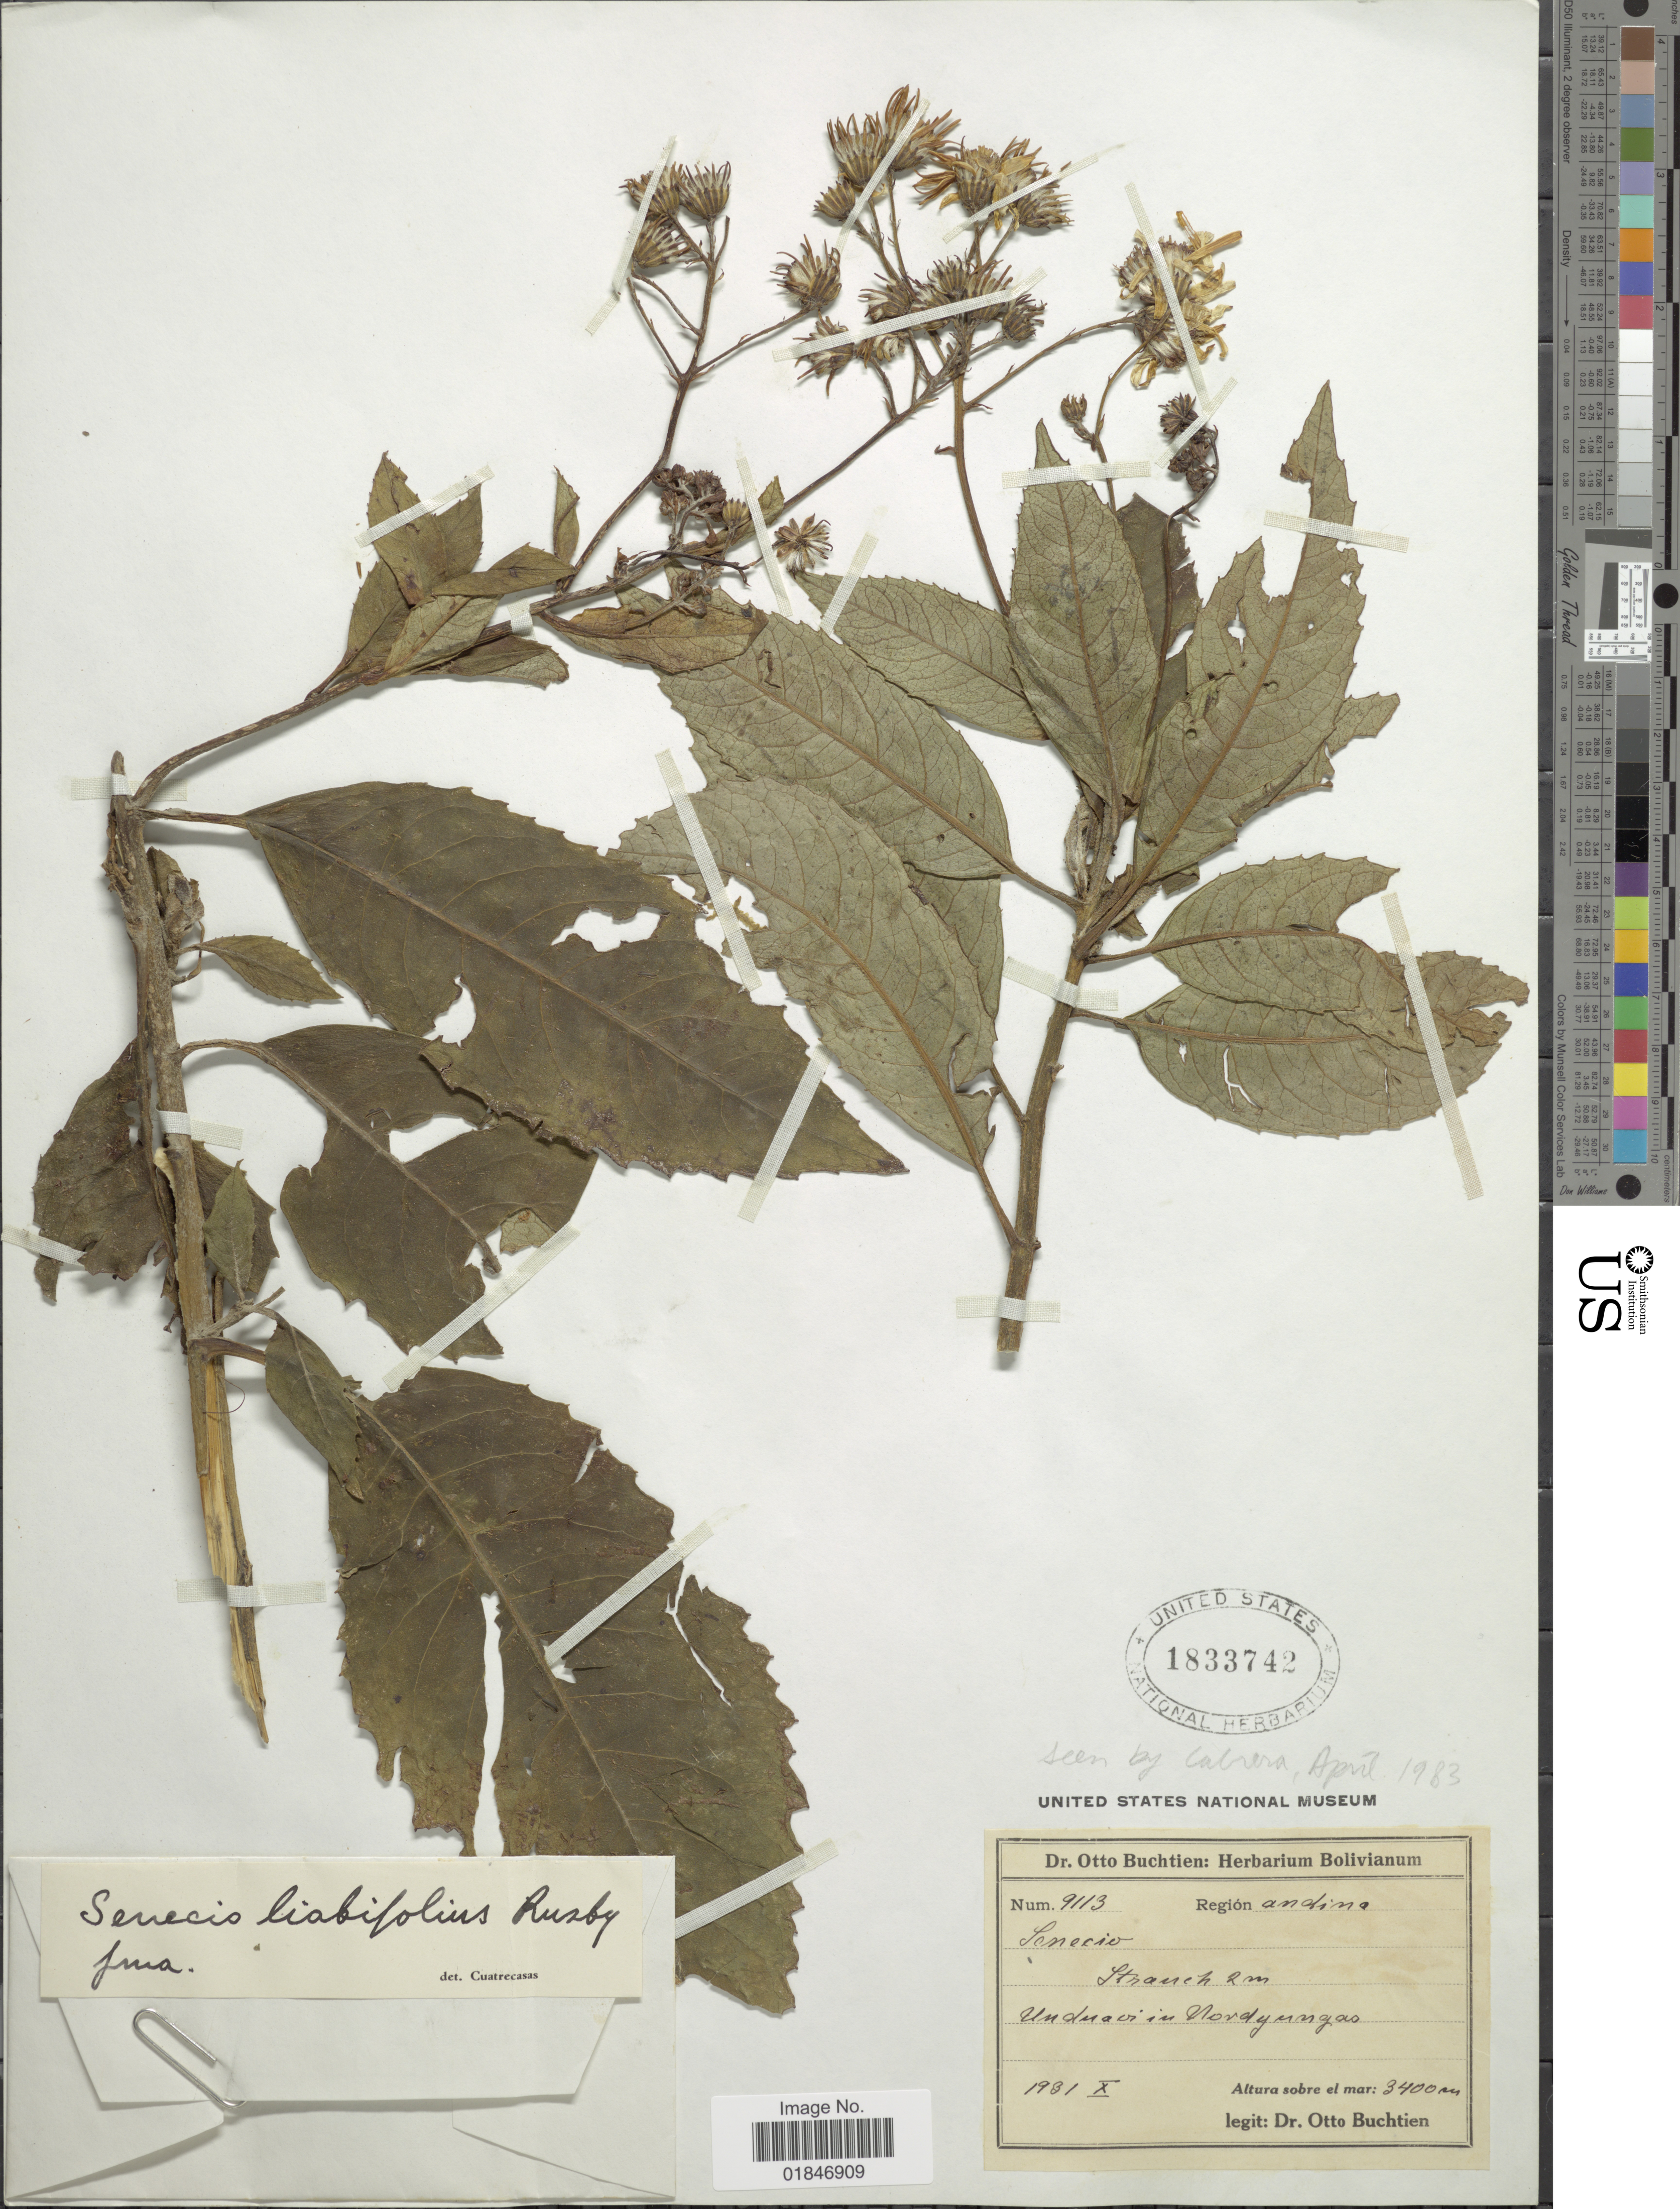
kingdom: Plantae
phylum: Tracheophyta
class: Magnoliopsida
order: Asterales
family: Asteraceae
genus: Dendrophorbium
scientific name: Dendrophorbium liabifolius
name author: Rusby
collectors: O. Buchtien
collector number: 9113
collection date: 1931-10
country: Bolivia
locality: Strauch Unduavi in Nord Yungas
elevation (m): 3400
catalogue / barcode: US 1833724